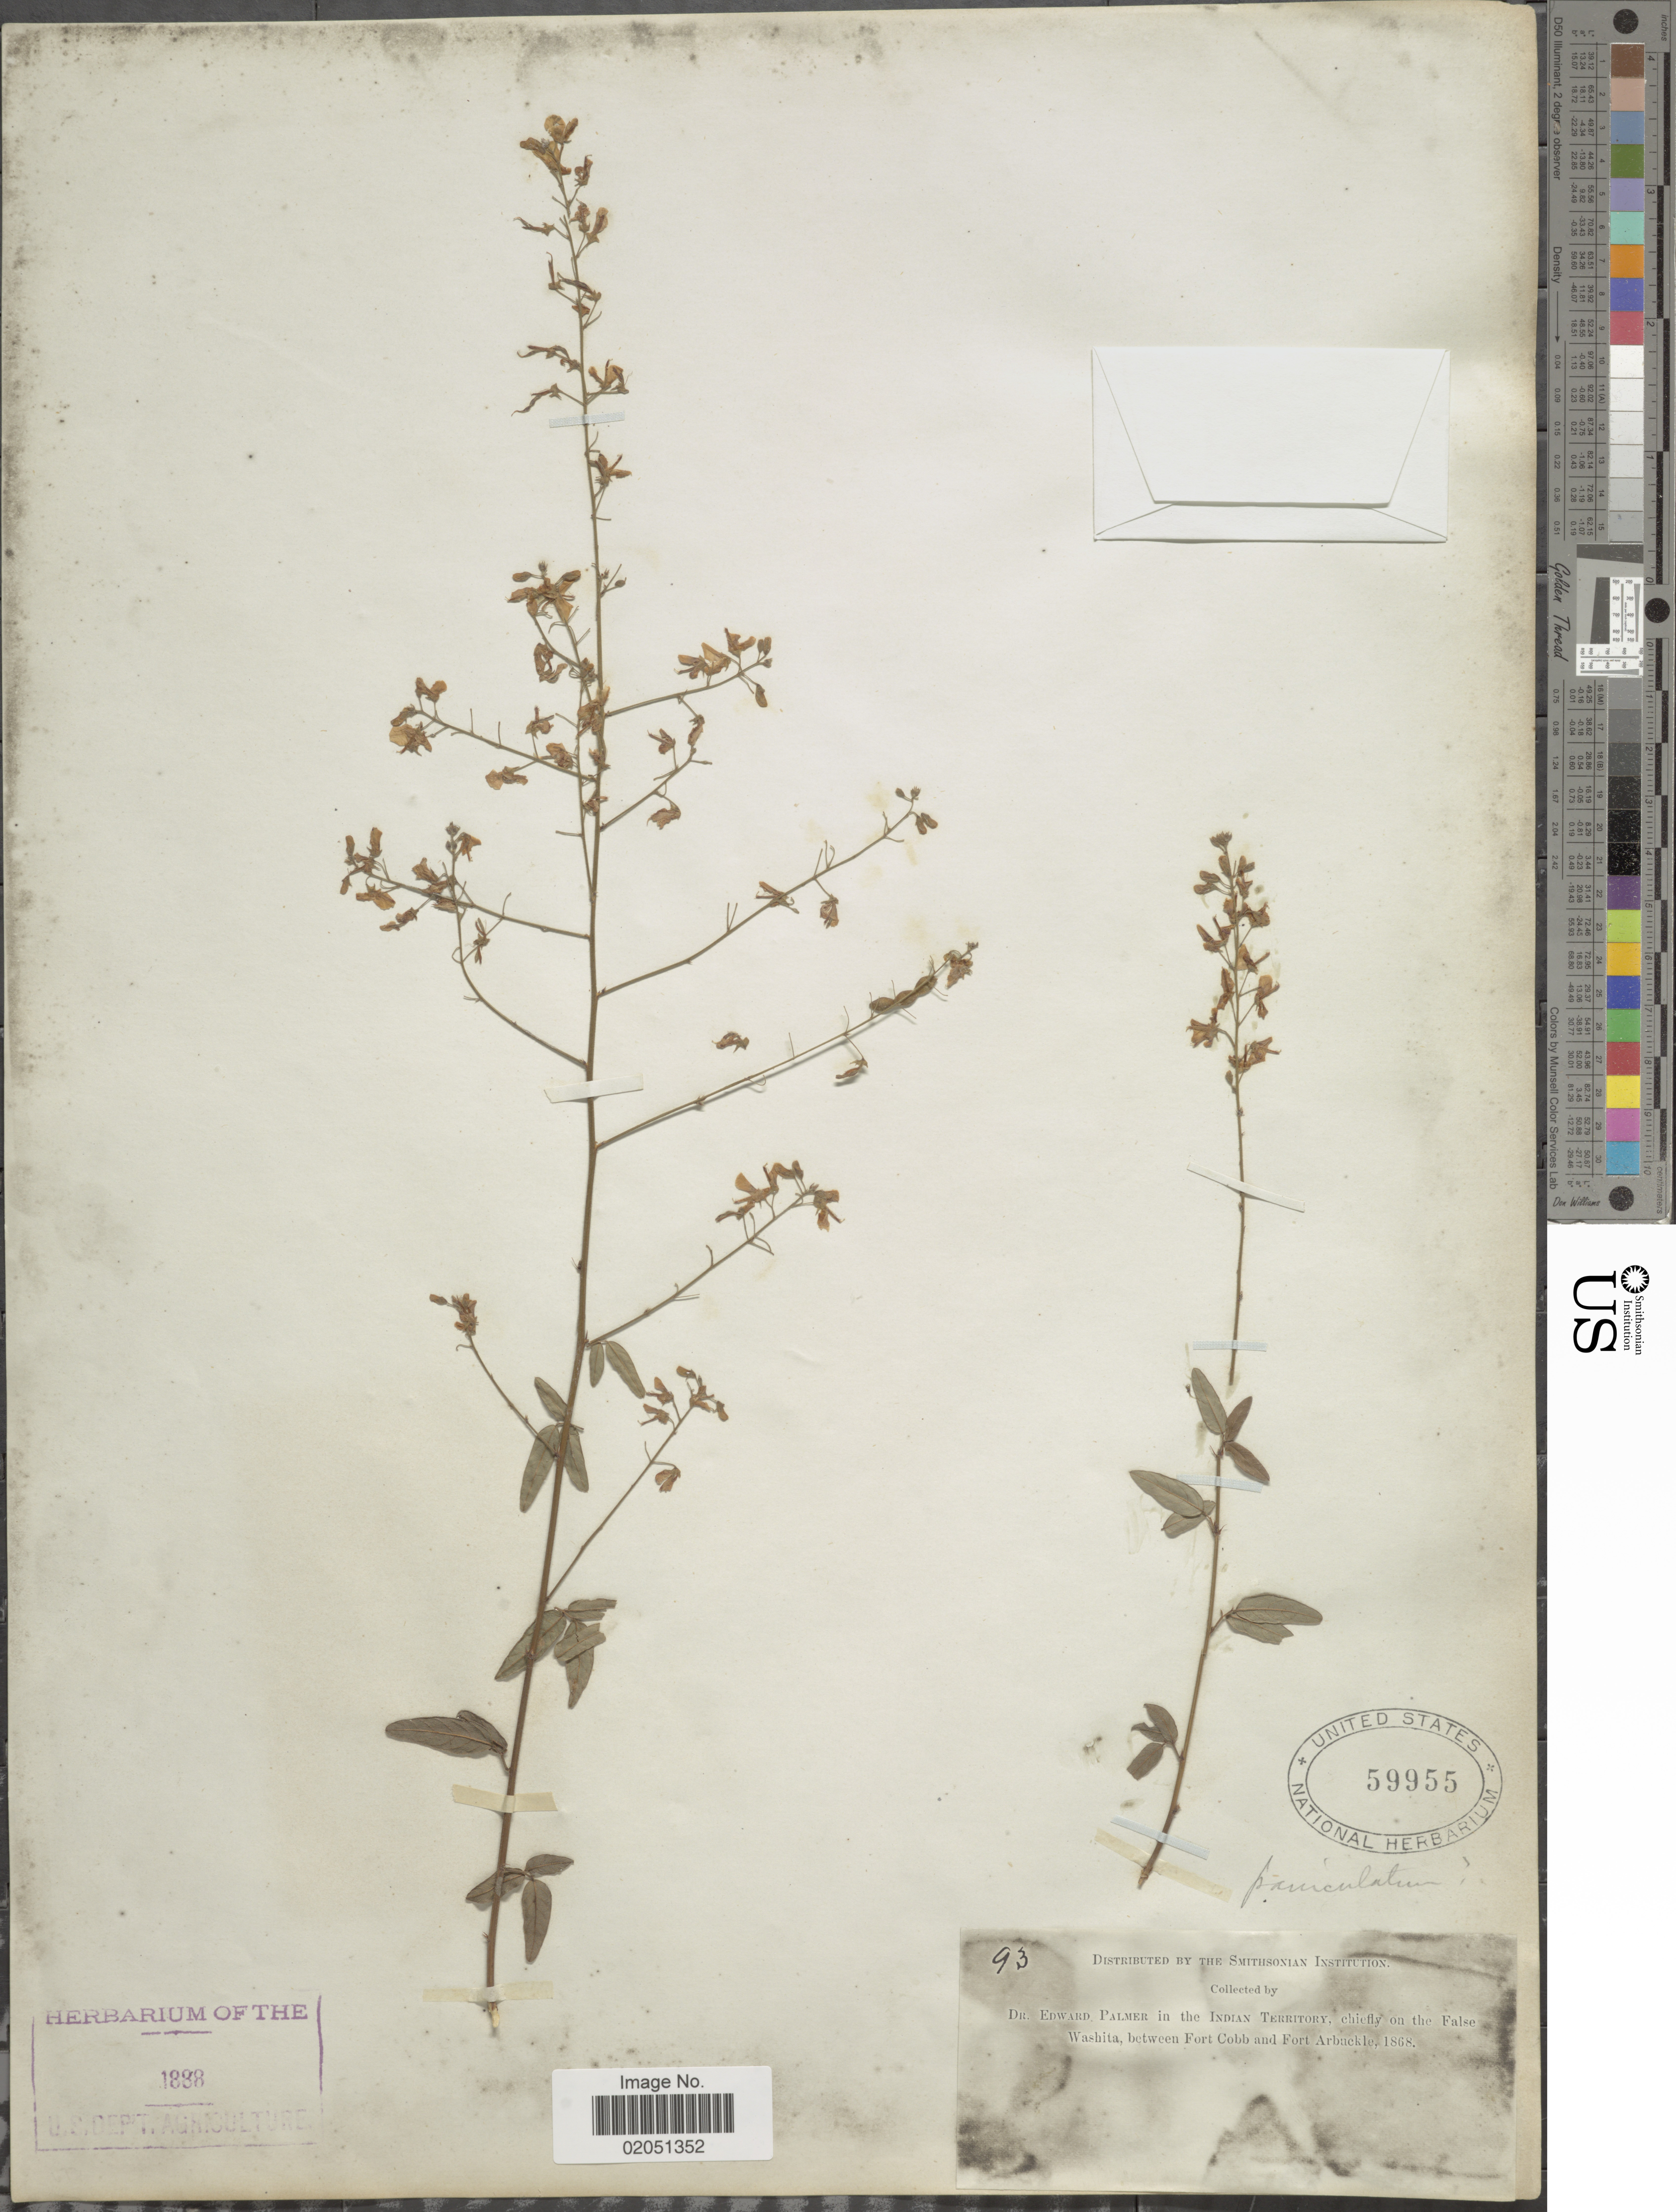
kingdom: Plantae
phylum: Tracheophyta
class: Magnoliopsida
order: Fabales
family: Fabaceae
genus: Desmodium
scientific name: Desmodium paniculatum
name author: (L.) DC.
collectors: E. Palmer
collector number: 93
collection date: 1868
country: United States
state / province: Oklahoma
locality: In the Indian Territory, chiefly on the False Washita, between Fort Cobb and Fort Arbuckle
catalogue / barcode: US 59955